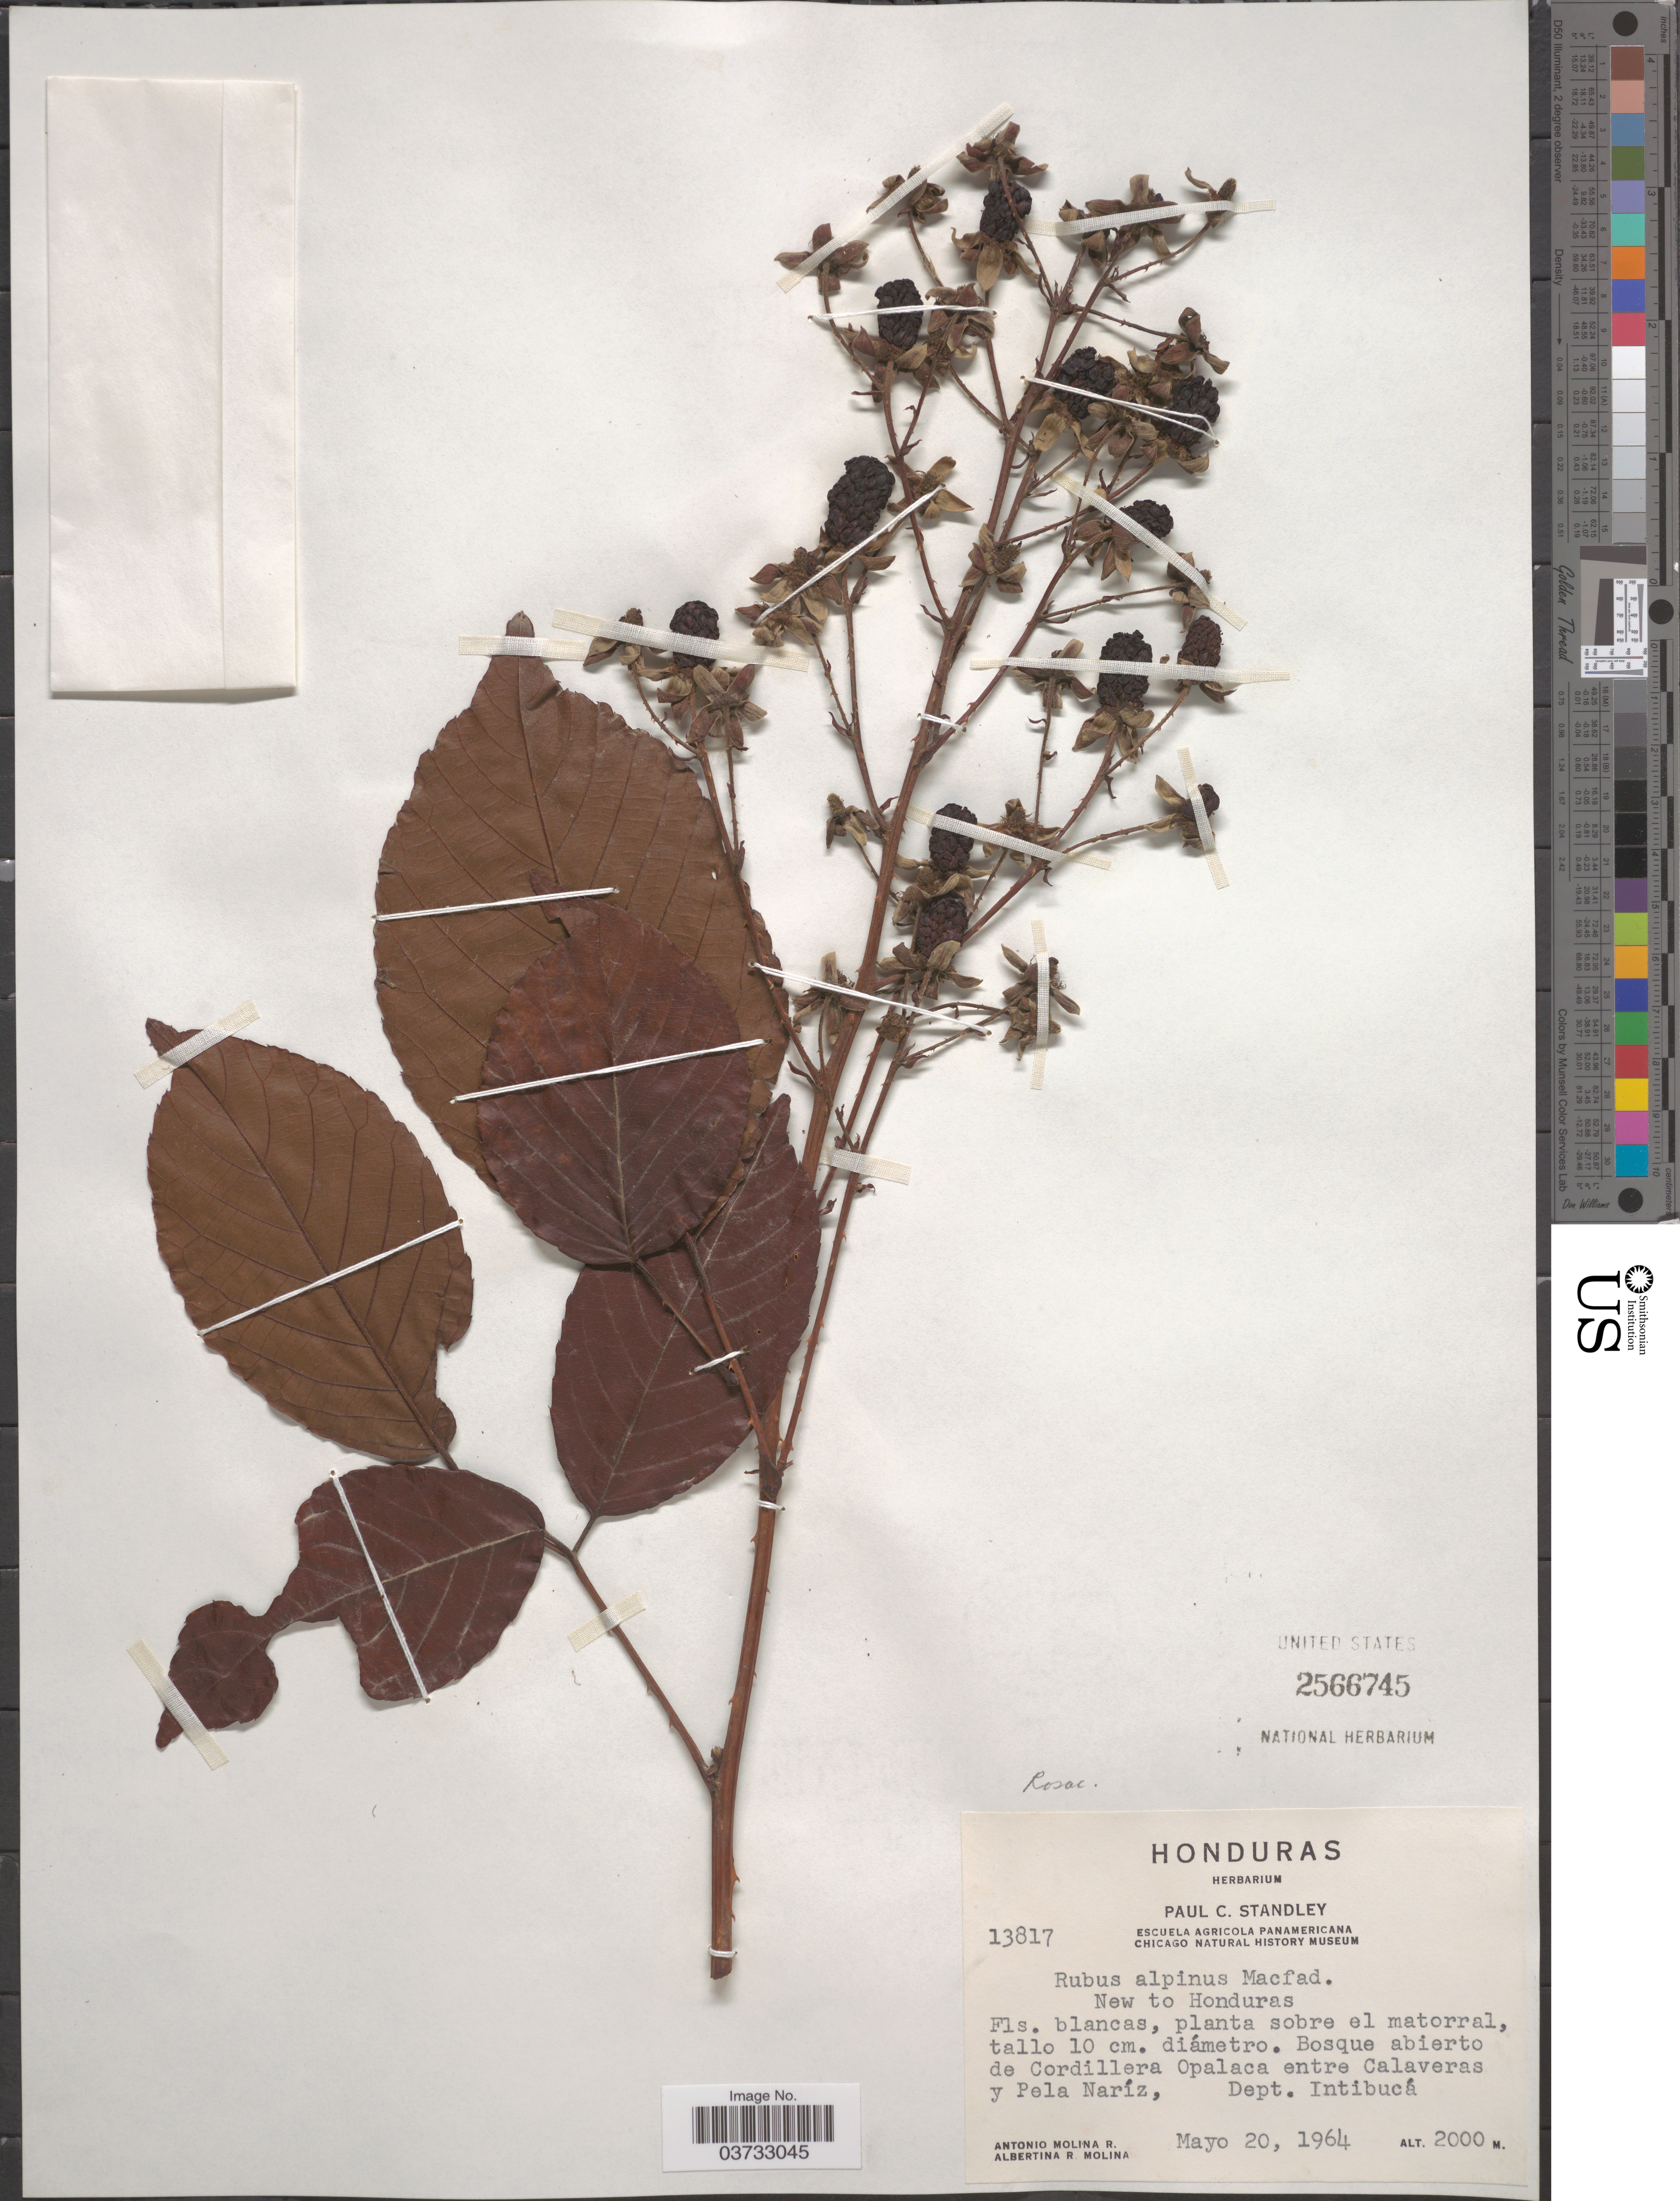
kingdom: Plantae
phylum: Tracheophyta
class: Magnoliopsida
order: Rosales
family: Rosaceae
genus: Rubus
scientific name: Rubus scandens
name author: Liebm.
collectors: A. Molina R. & A. R. Molina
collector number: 13817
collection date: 1964-05-20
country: Honduras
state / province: Intibuca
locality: Bosque abierto de Cordillera Opalaca entre Calaveras y Pela Naríz, Dept. Intibucá.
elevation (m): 2000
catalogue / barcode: US 2566745